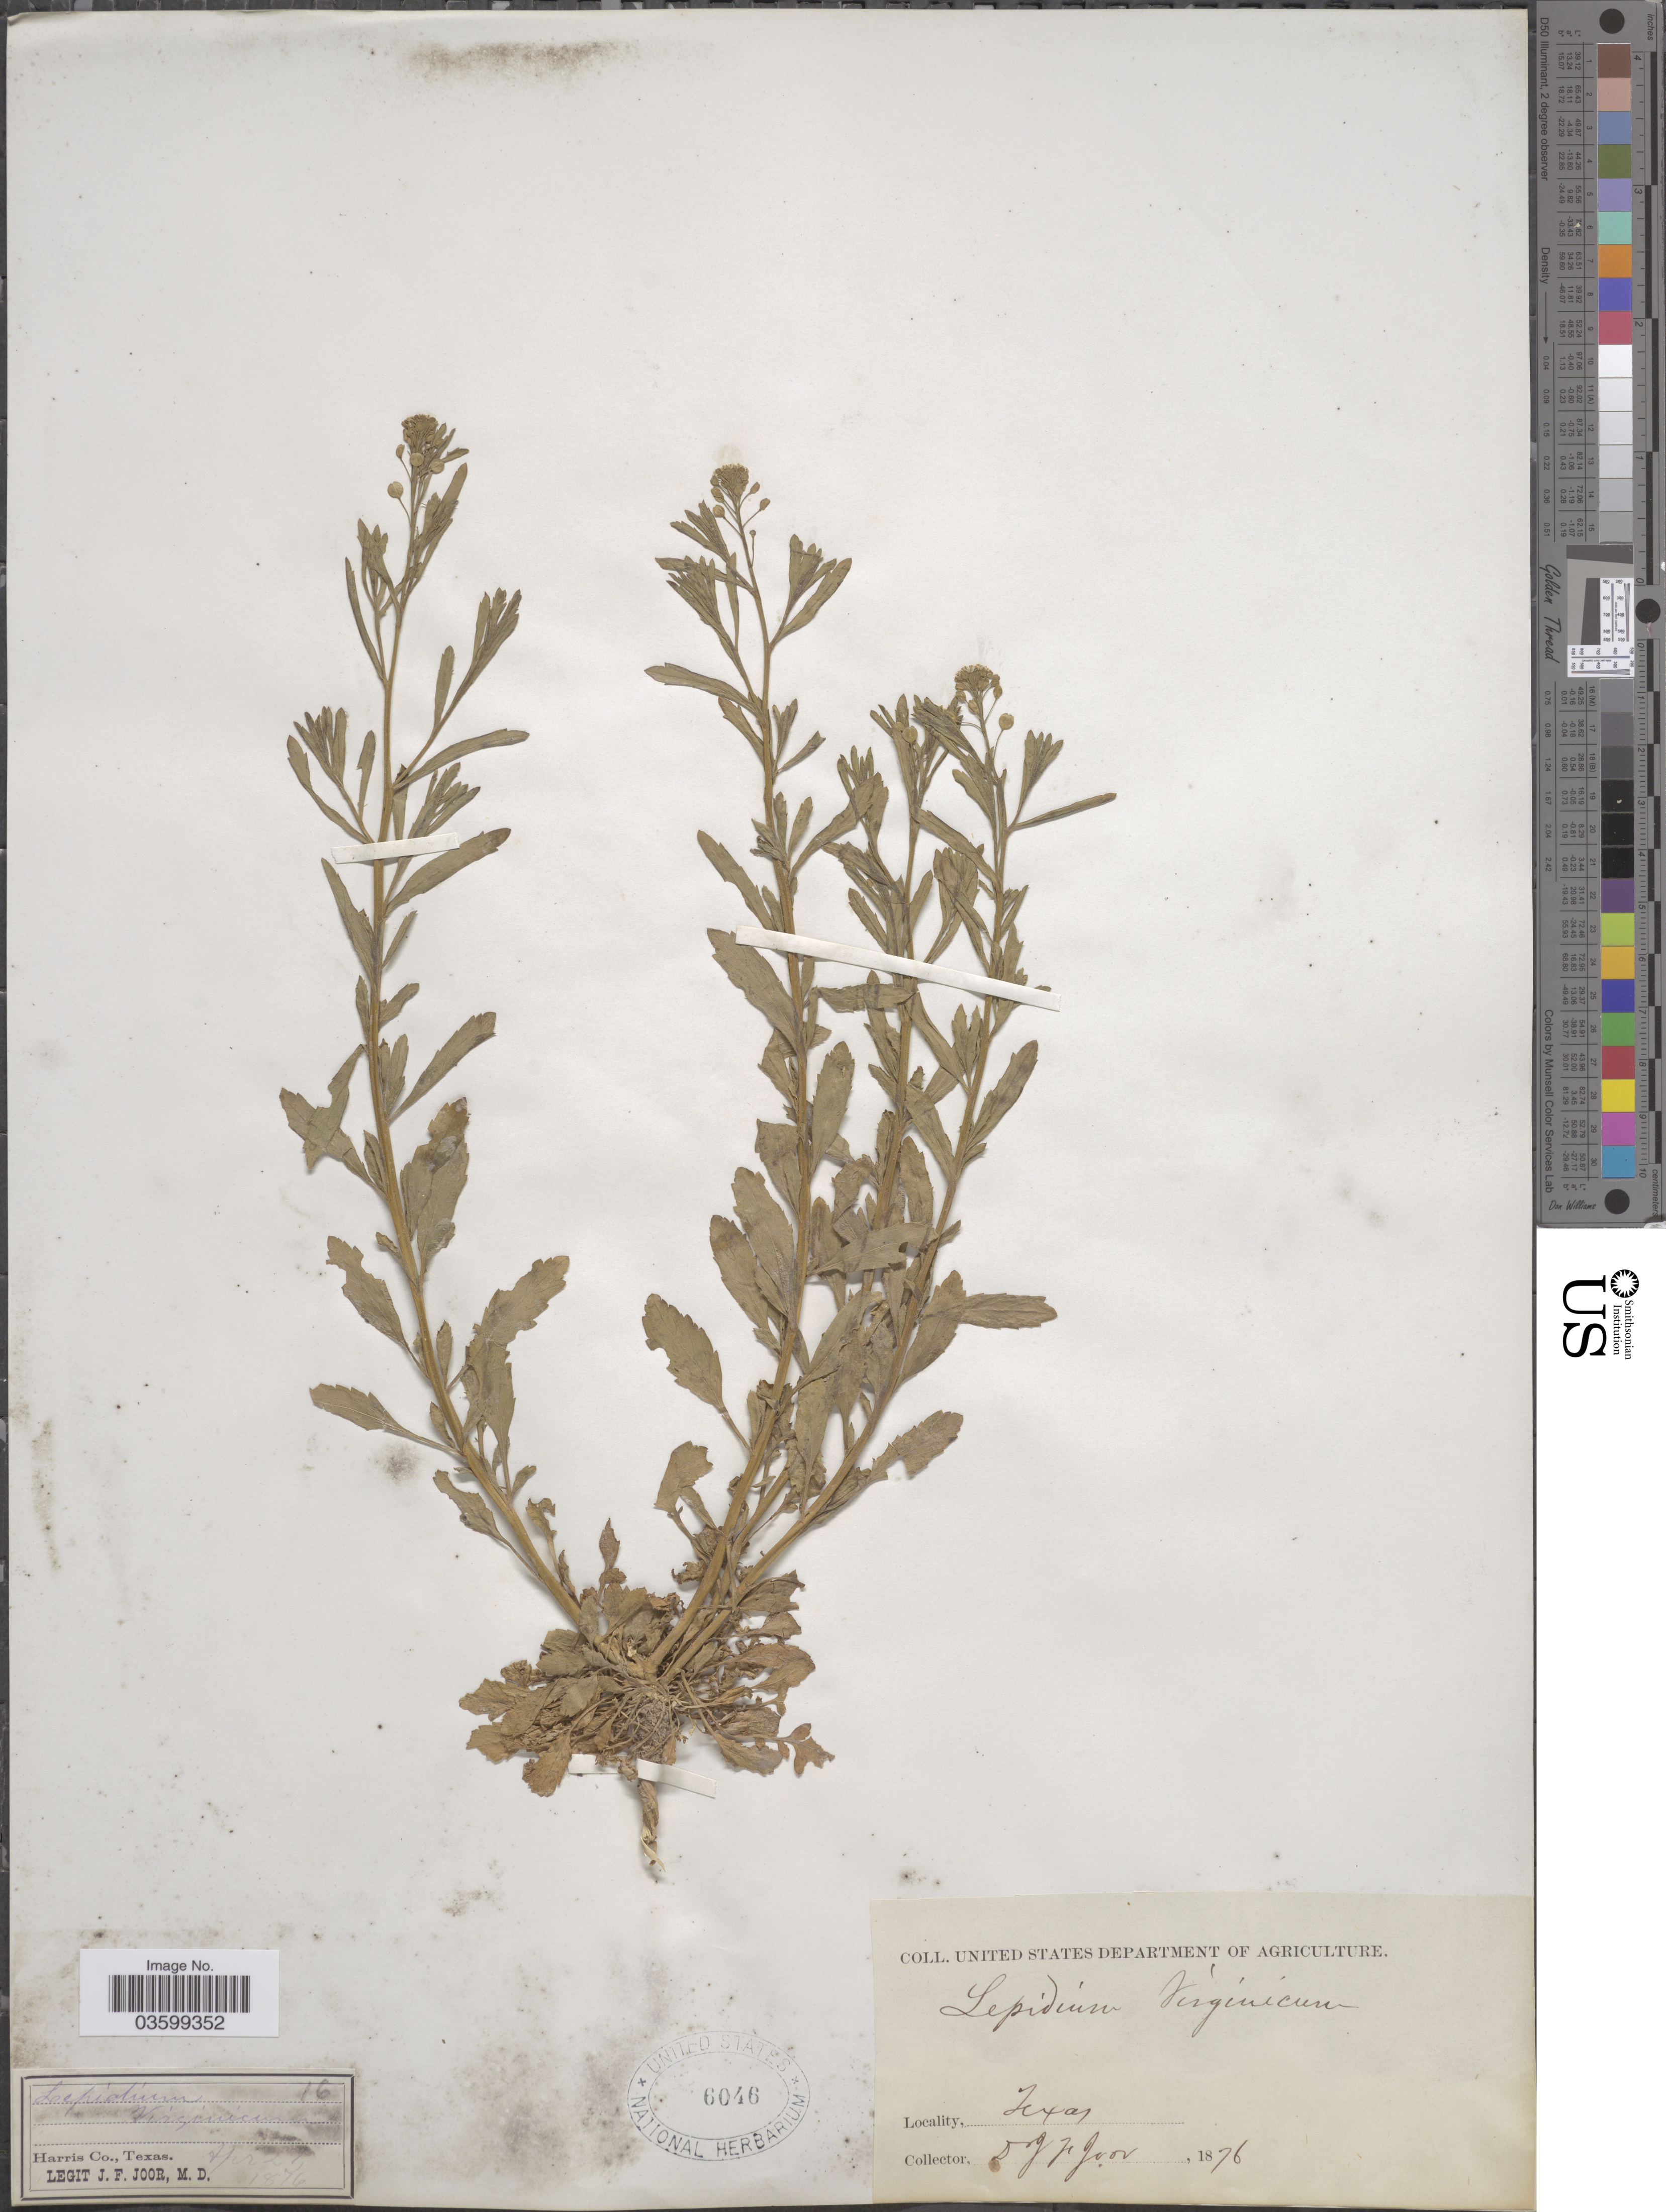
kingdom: Plantae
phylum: Tracheophyta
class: Magnoliopsida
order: Brassicales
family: Brassicaceae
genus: Lepidium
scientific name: Lepidium virginicum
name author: L.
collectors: J. F. Joor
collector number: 16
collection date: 1876-04-23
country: United States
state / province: Texas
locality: Harris Co.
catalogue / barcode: US 6046